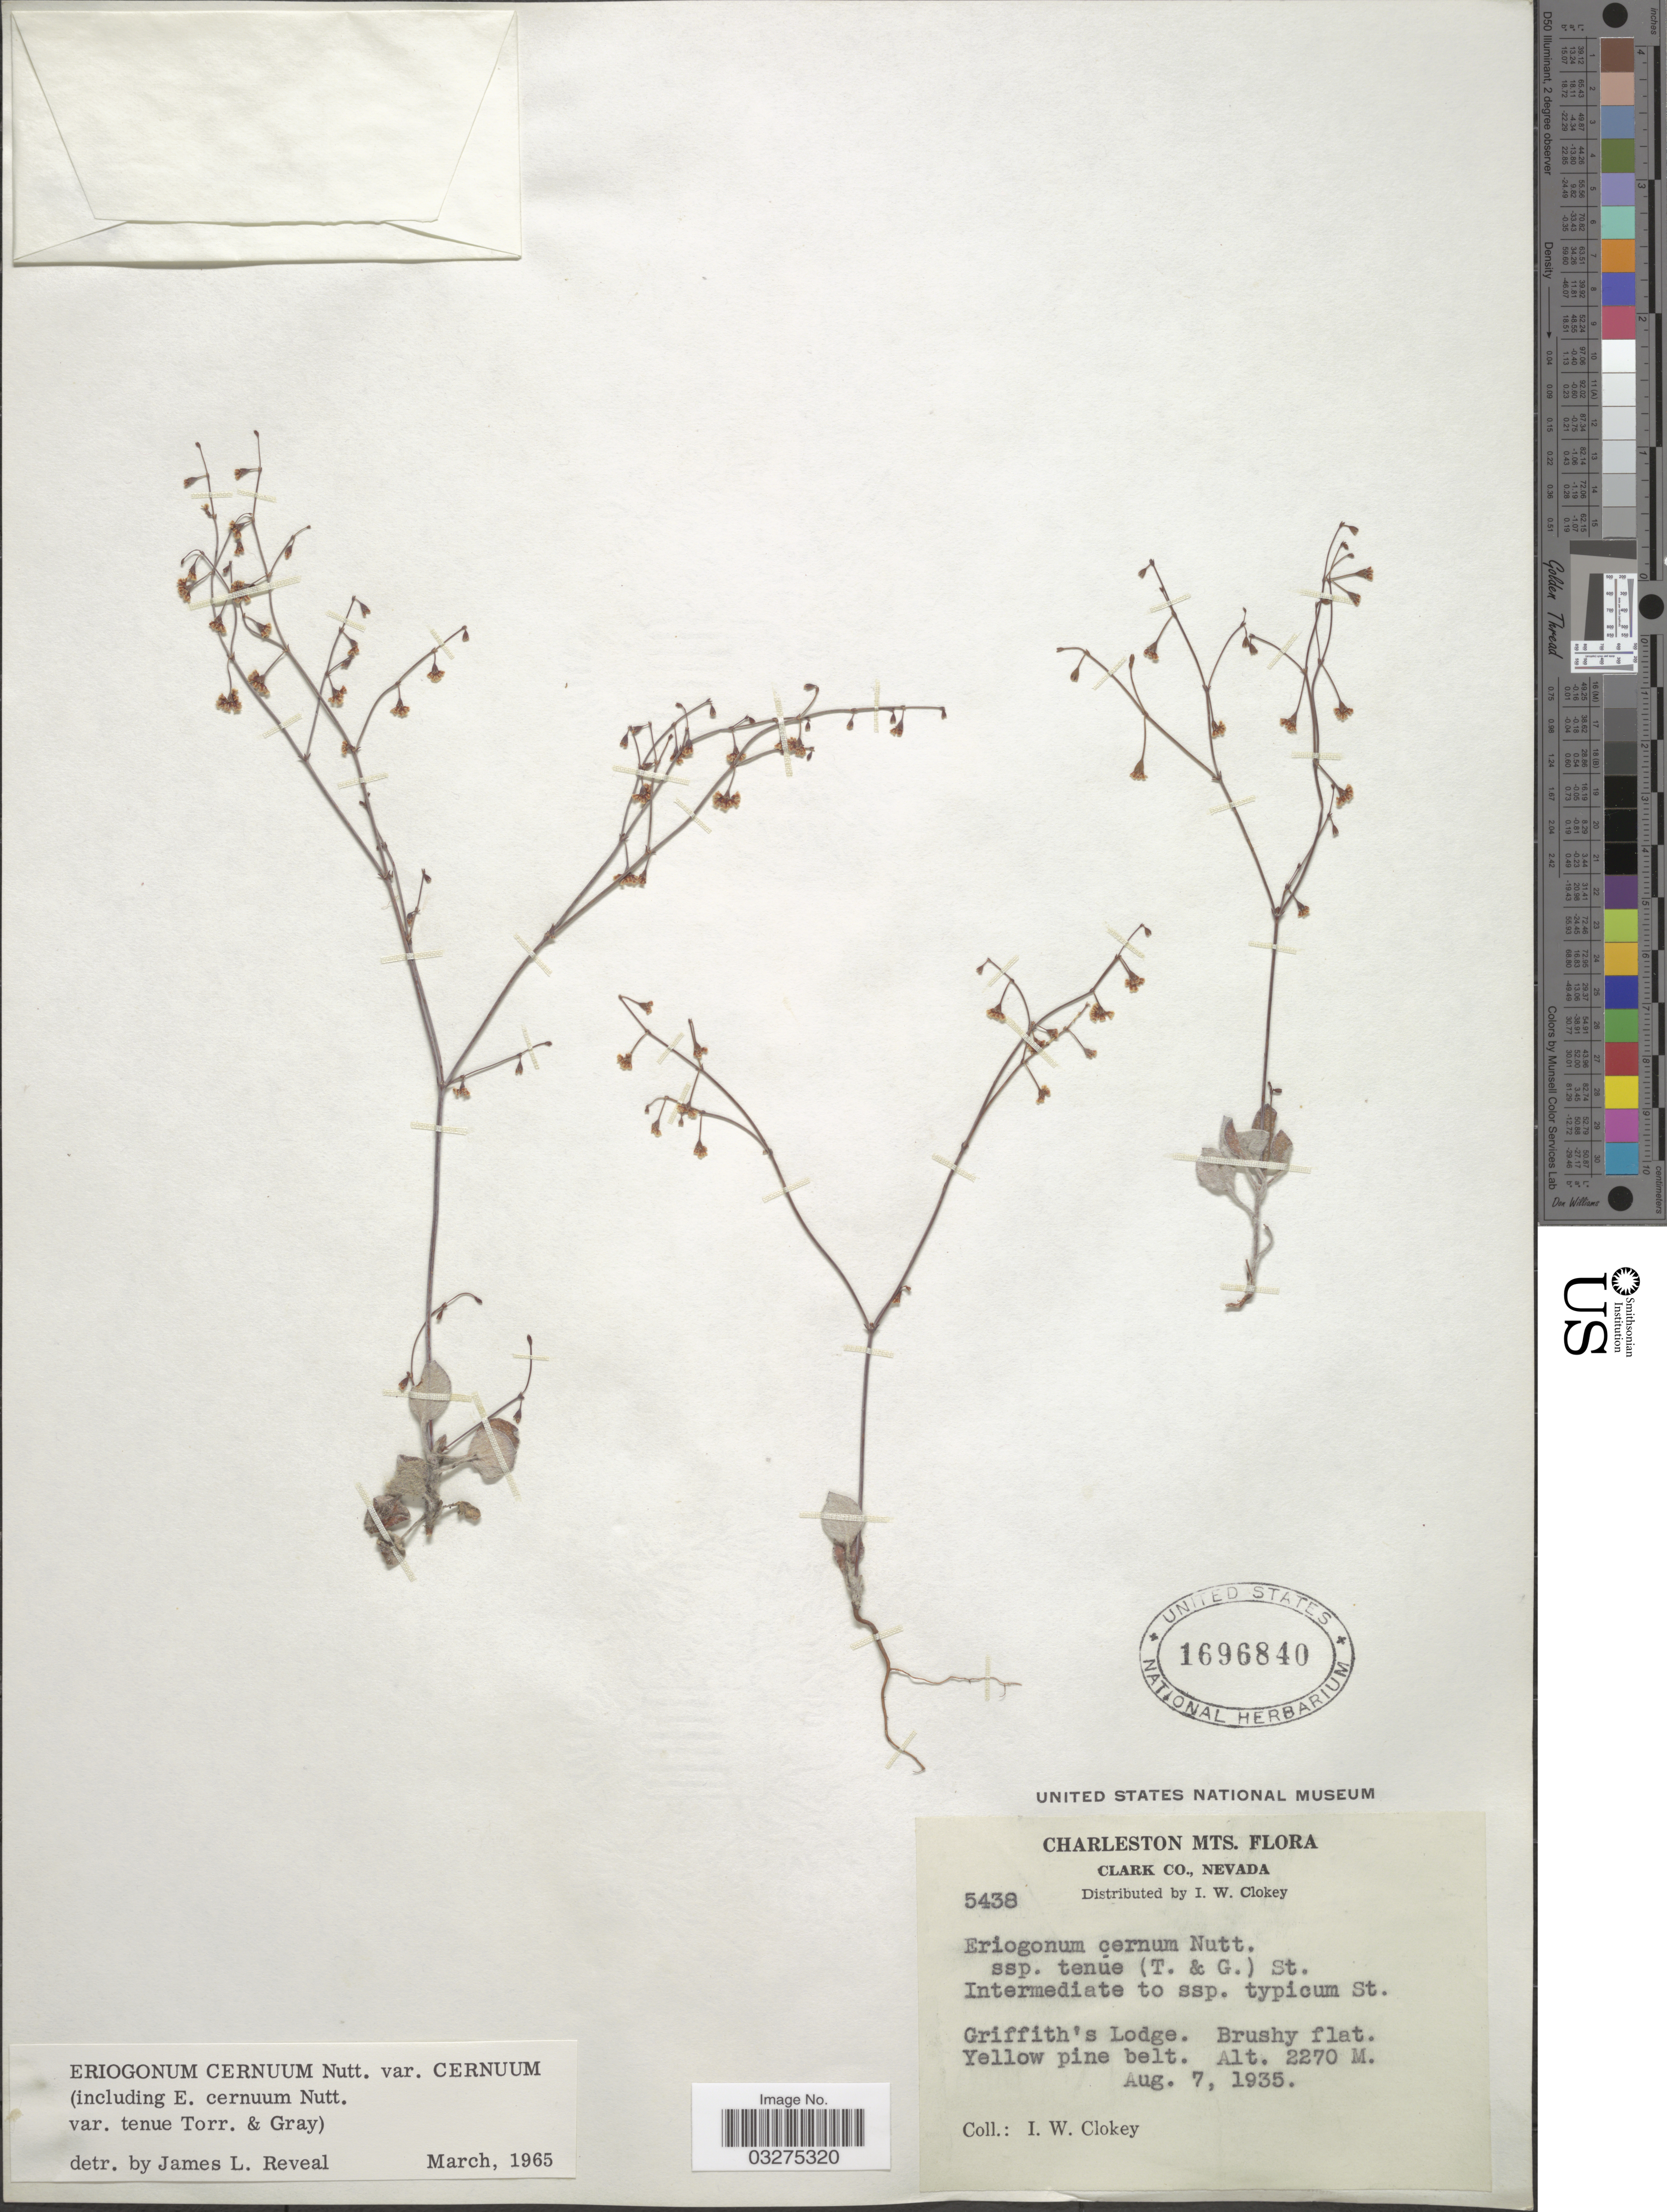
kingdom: Plantae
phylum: Tracheophyta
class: Magnoliopsida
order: Caryophyllales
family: Polygonaceae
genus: Eriogonum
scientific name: Eriogonum cernuum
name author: Nutt.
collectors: I. W. Clokey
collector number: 5438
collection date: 1935-08-07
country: United States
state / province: Nevada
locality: Charleston Mts. Clark Co. Griffith's Lodge.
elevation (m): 2270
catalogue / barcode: US 1696840